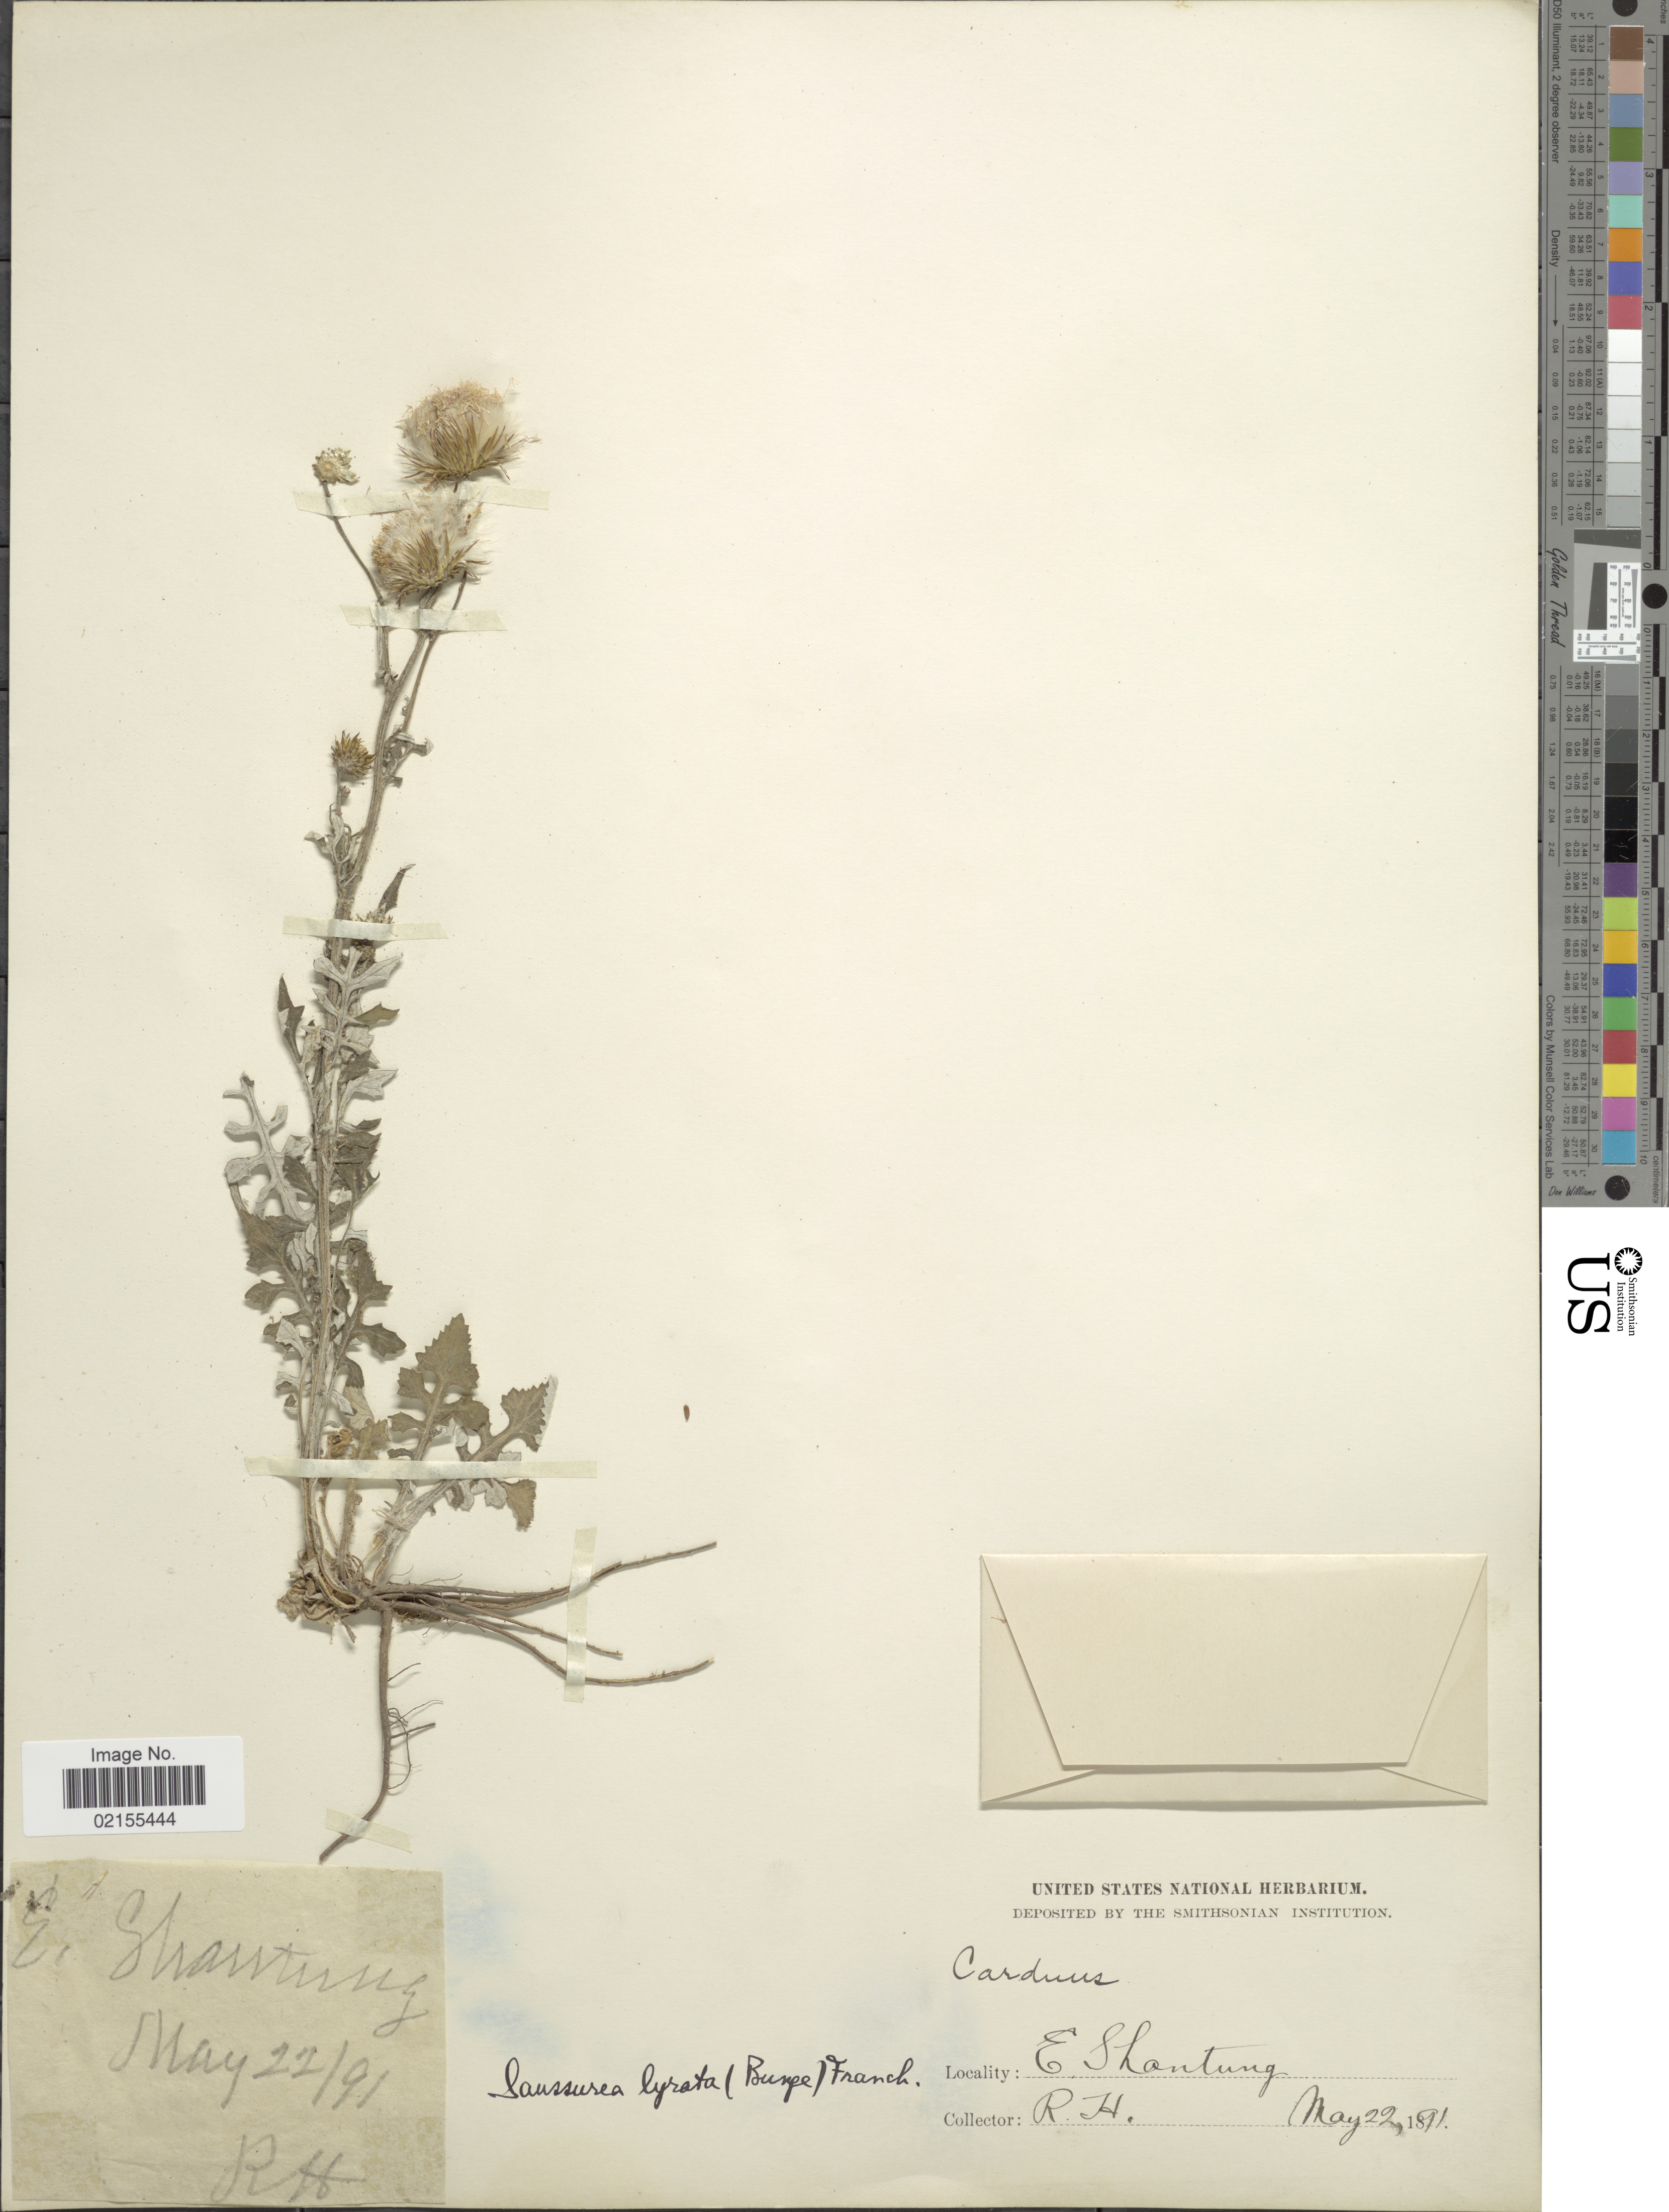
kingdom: Plantae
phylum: Tracheophyta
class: Magnoliopsida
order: Asterales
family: Asteraceae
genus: Hemistepta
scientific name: Hemistepta lyrata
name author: Bunge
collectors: R.H.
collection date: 1891-05-22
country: China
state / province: Shandong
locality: E. Shantung